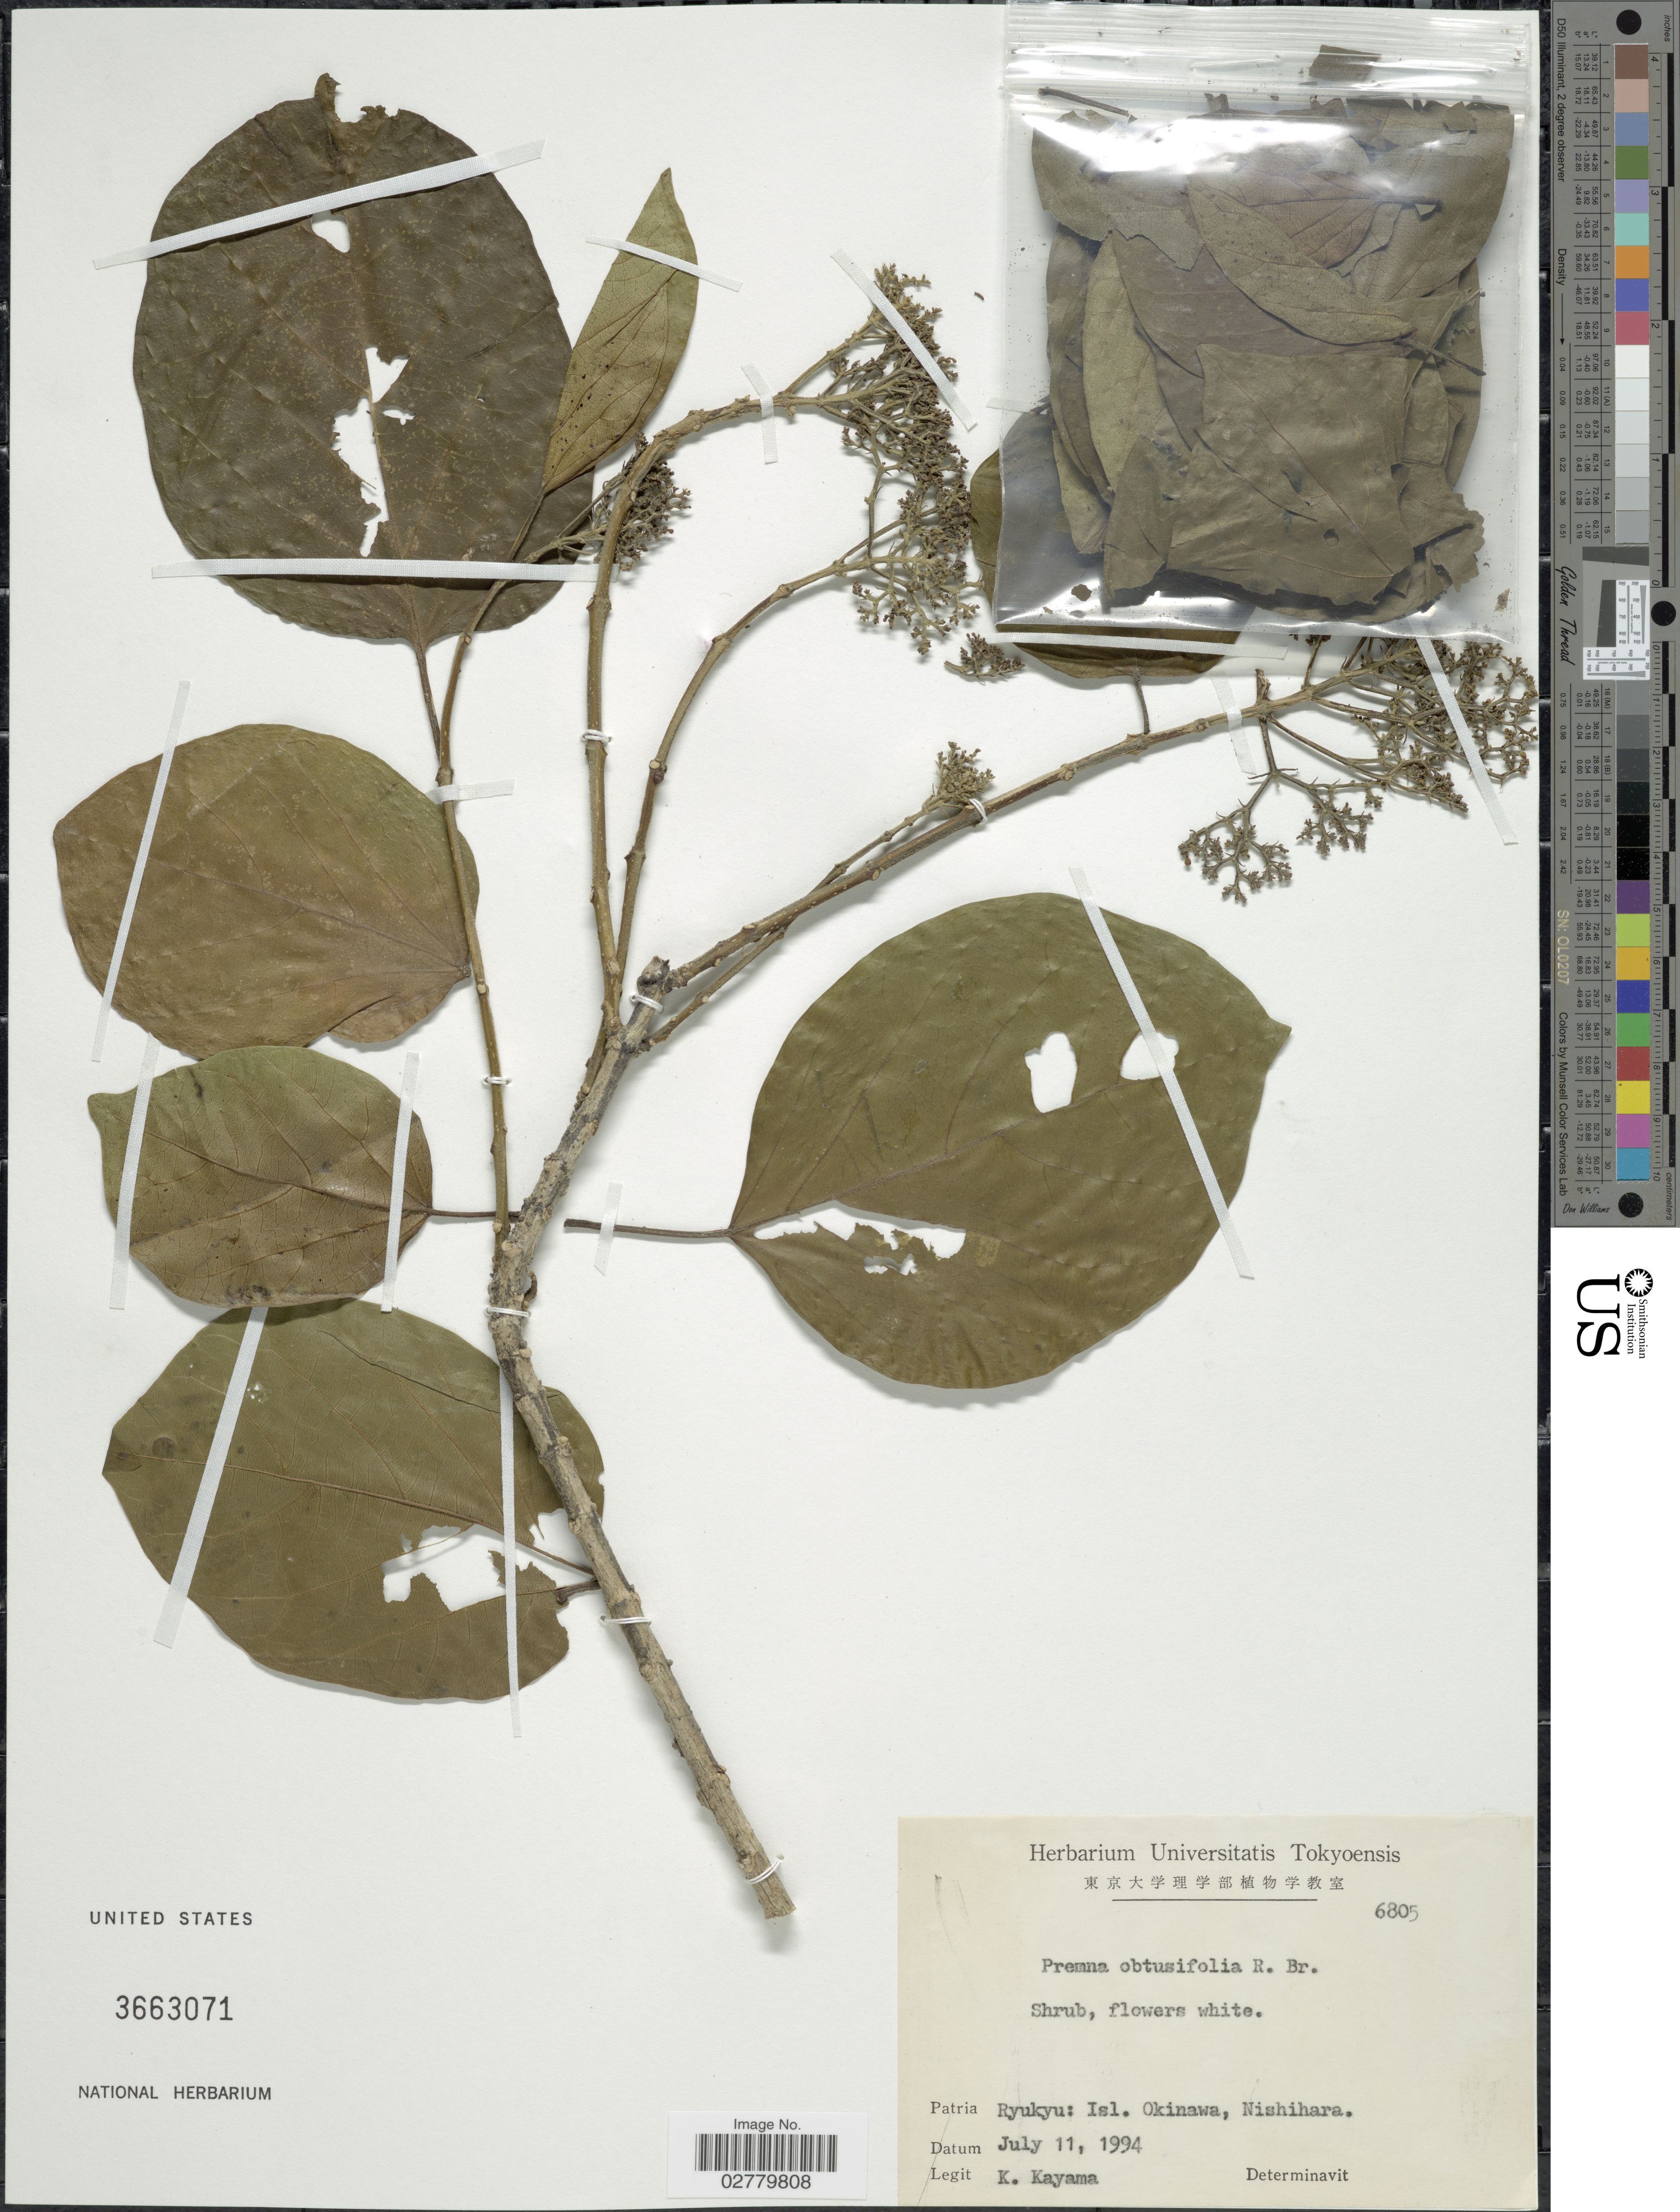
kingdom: Plantae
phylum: Tracheophyta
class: Magnoliopsida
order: Lamiales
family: Lamiaceae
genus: Premna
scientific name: Premna obtusifolia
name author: R. Br.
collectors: K. Kayama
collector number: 6805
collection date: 1994-07-11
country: Japan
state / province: Okinawa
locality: Ryukyu: Isl. Okinawa, Nishihara.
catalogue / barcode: US 3663071